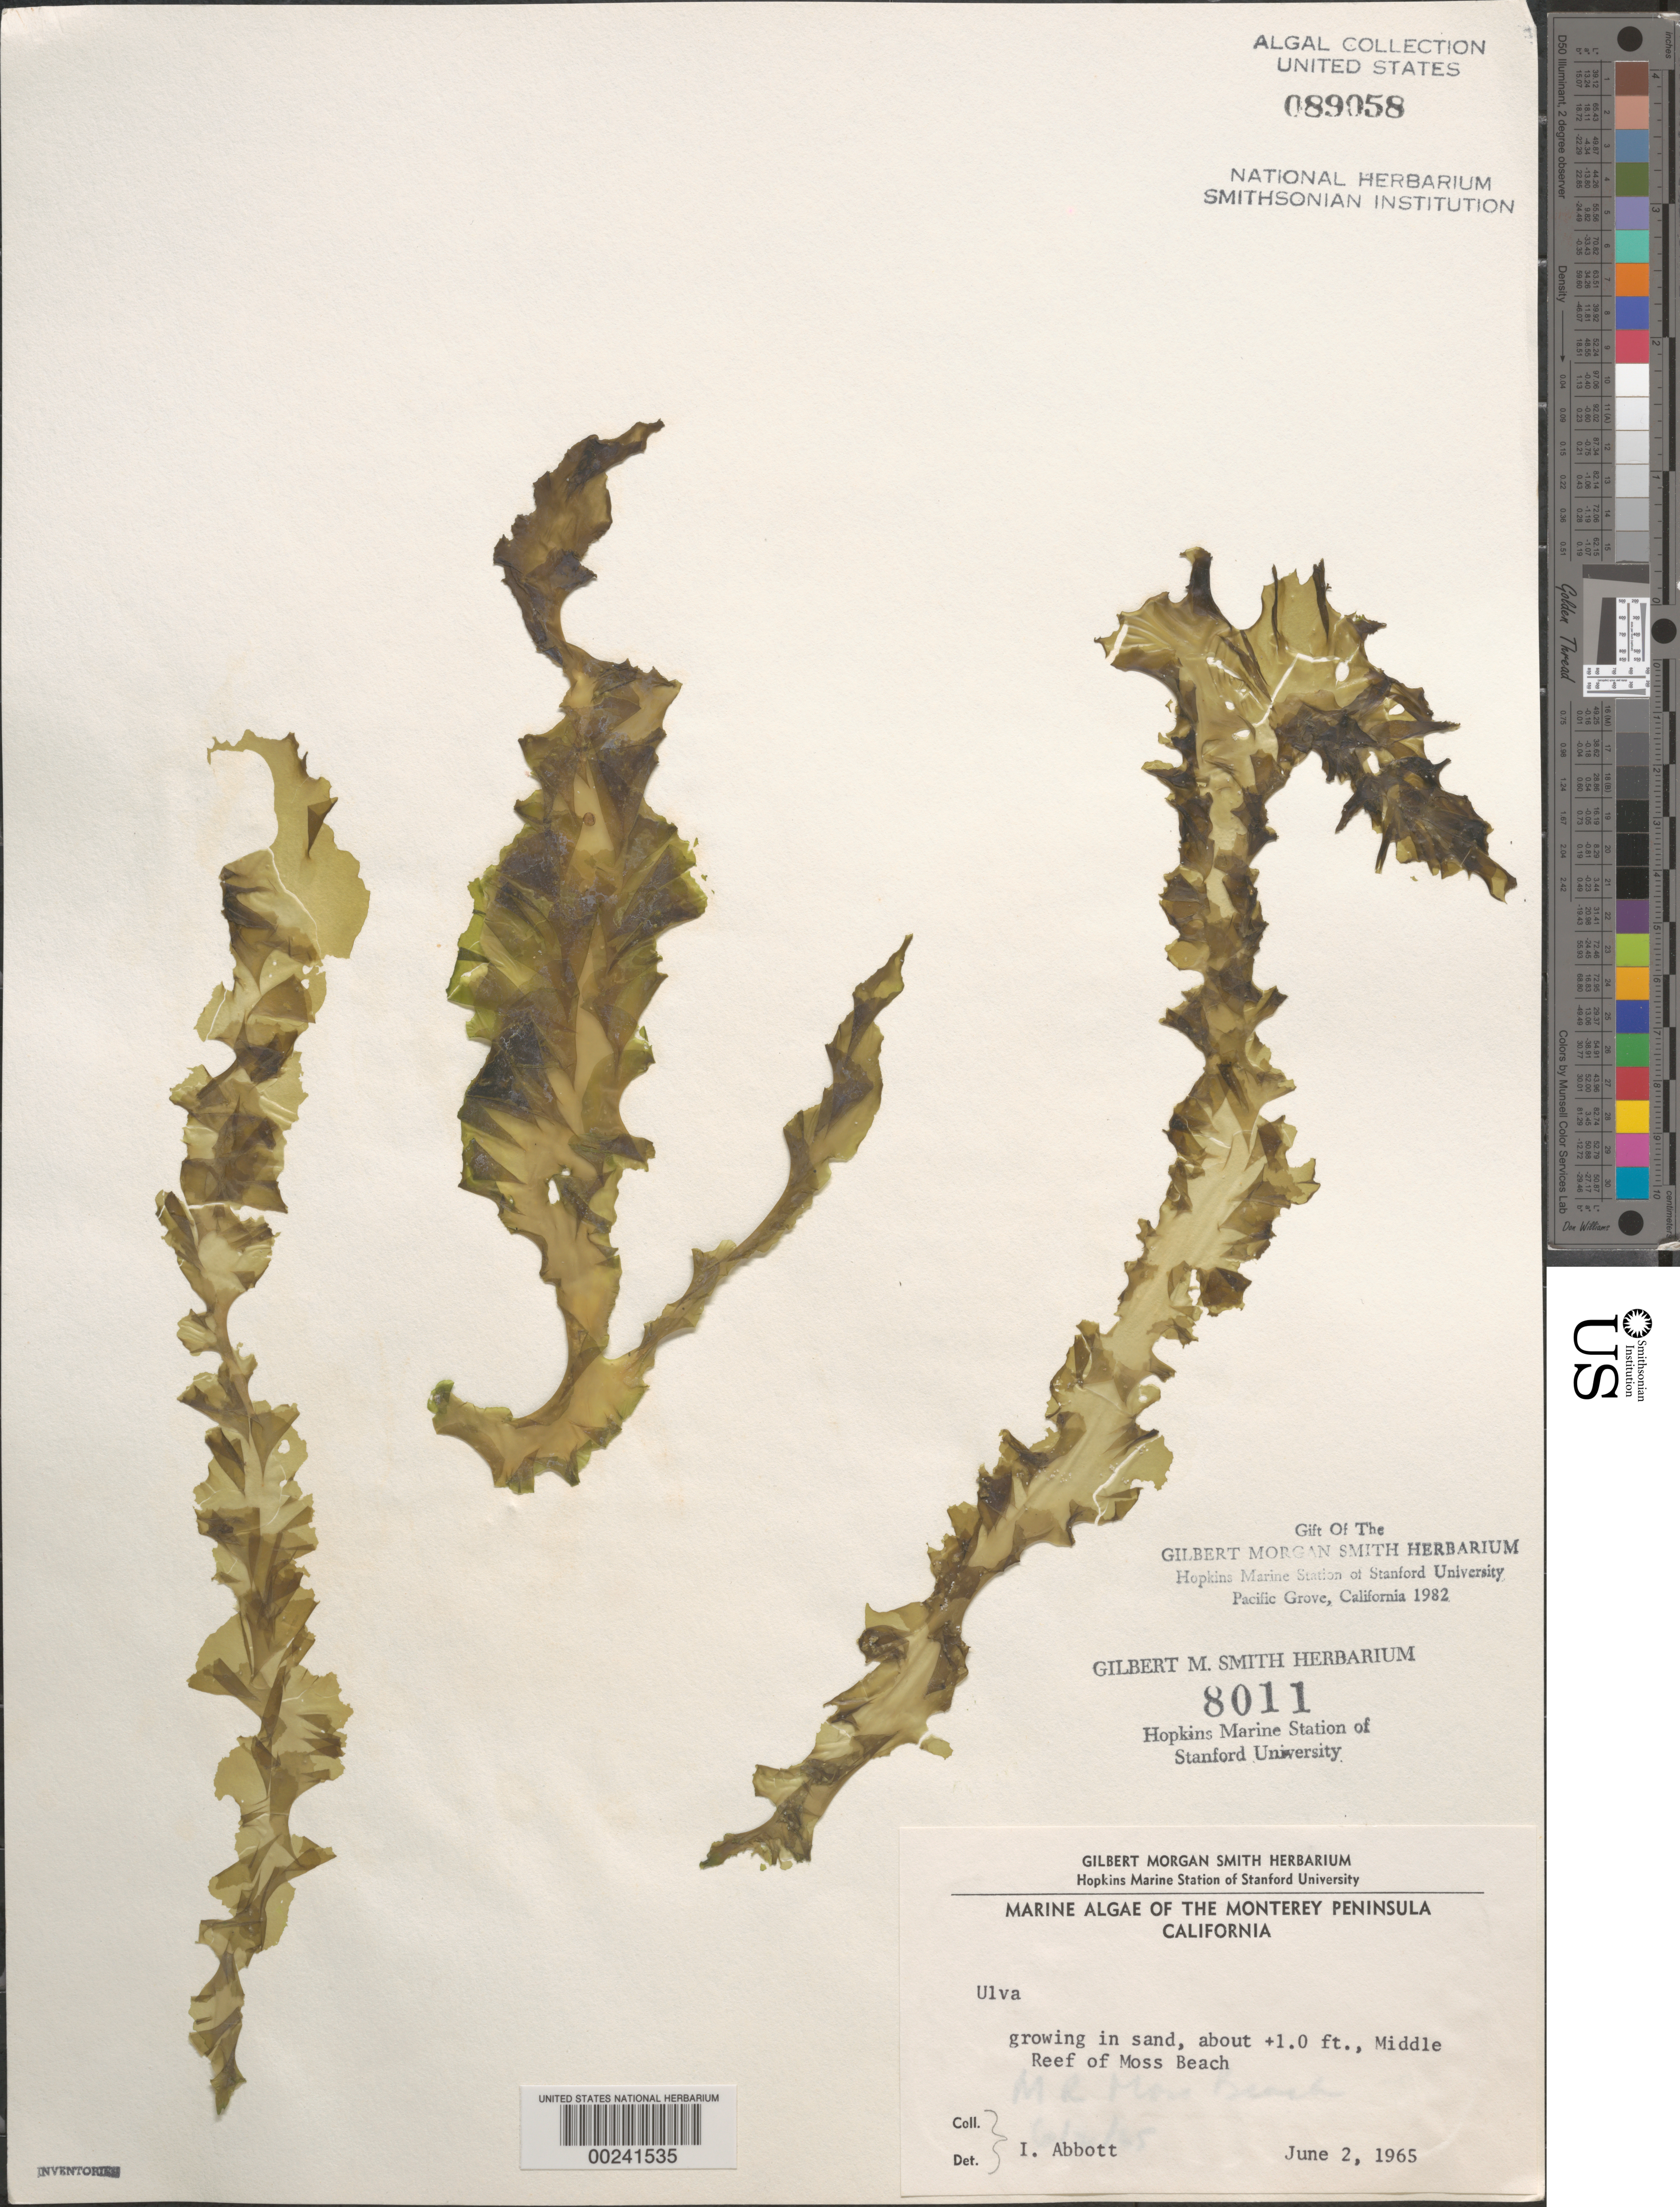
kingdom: Plantae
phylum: Chlorophyta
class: Ulvophyceae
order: Ulvales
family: Ulvaceae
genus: Ulva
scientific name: Ulva sp.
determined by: Abbott, Isabella A.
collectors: I. A. Abbott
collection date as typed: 02 Jun 1965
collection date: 1965-06-02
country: United States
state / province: California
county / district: Monterey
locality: Middle Reef of Moss Beach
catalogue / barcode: US 89058